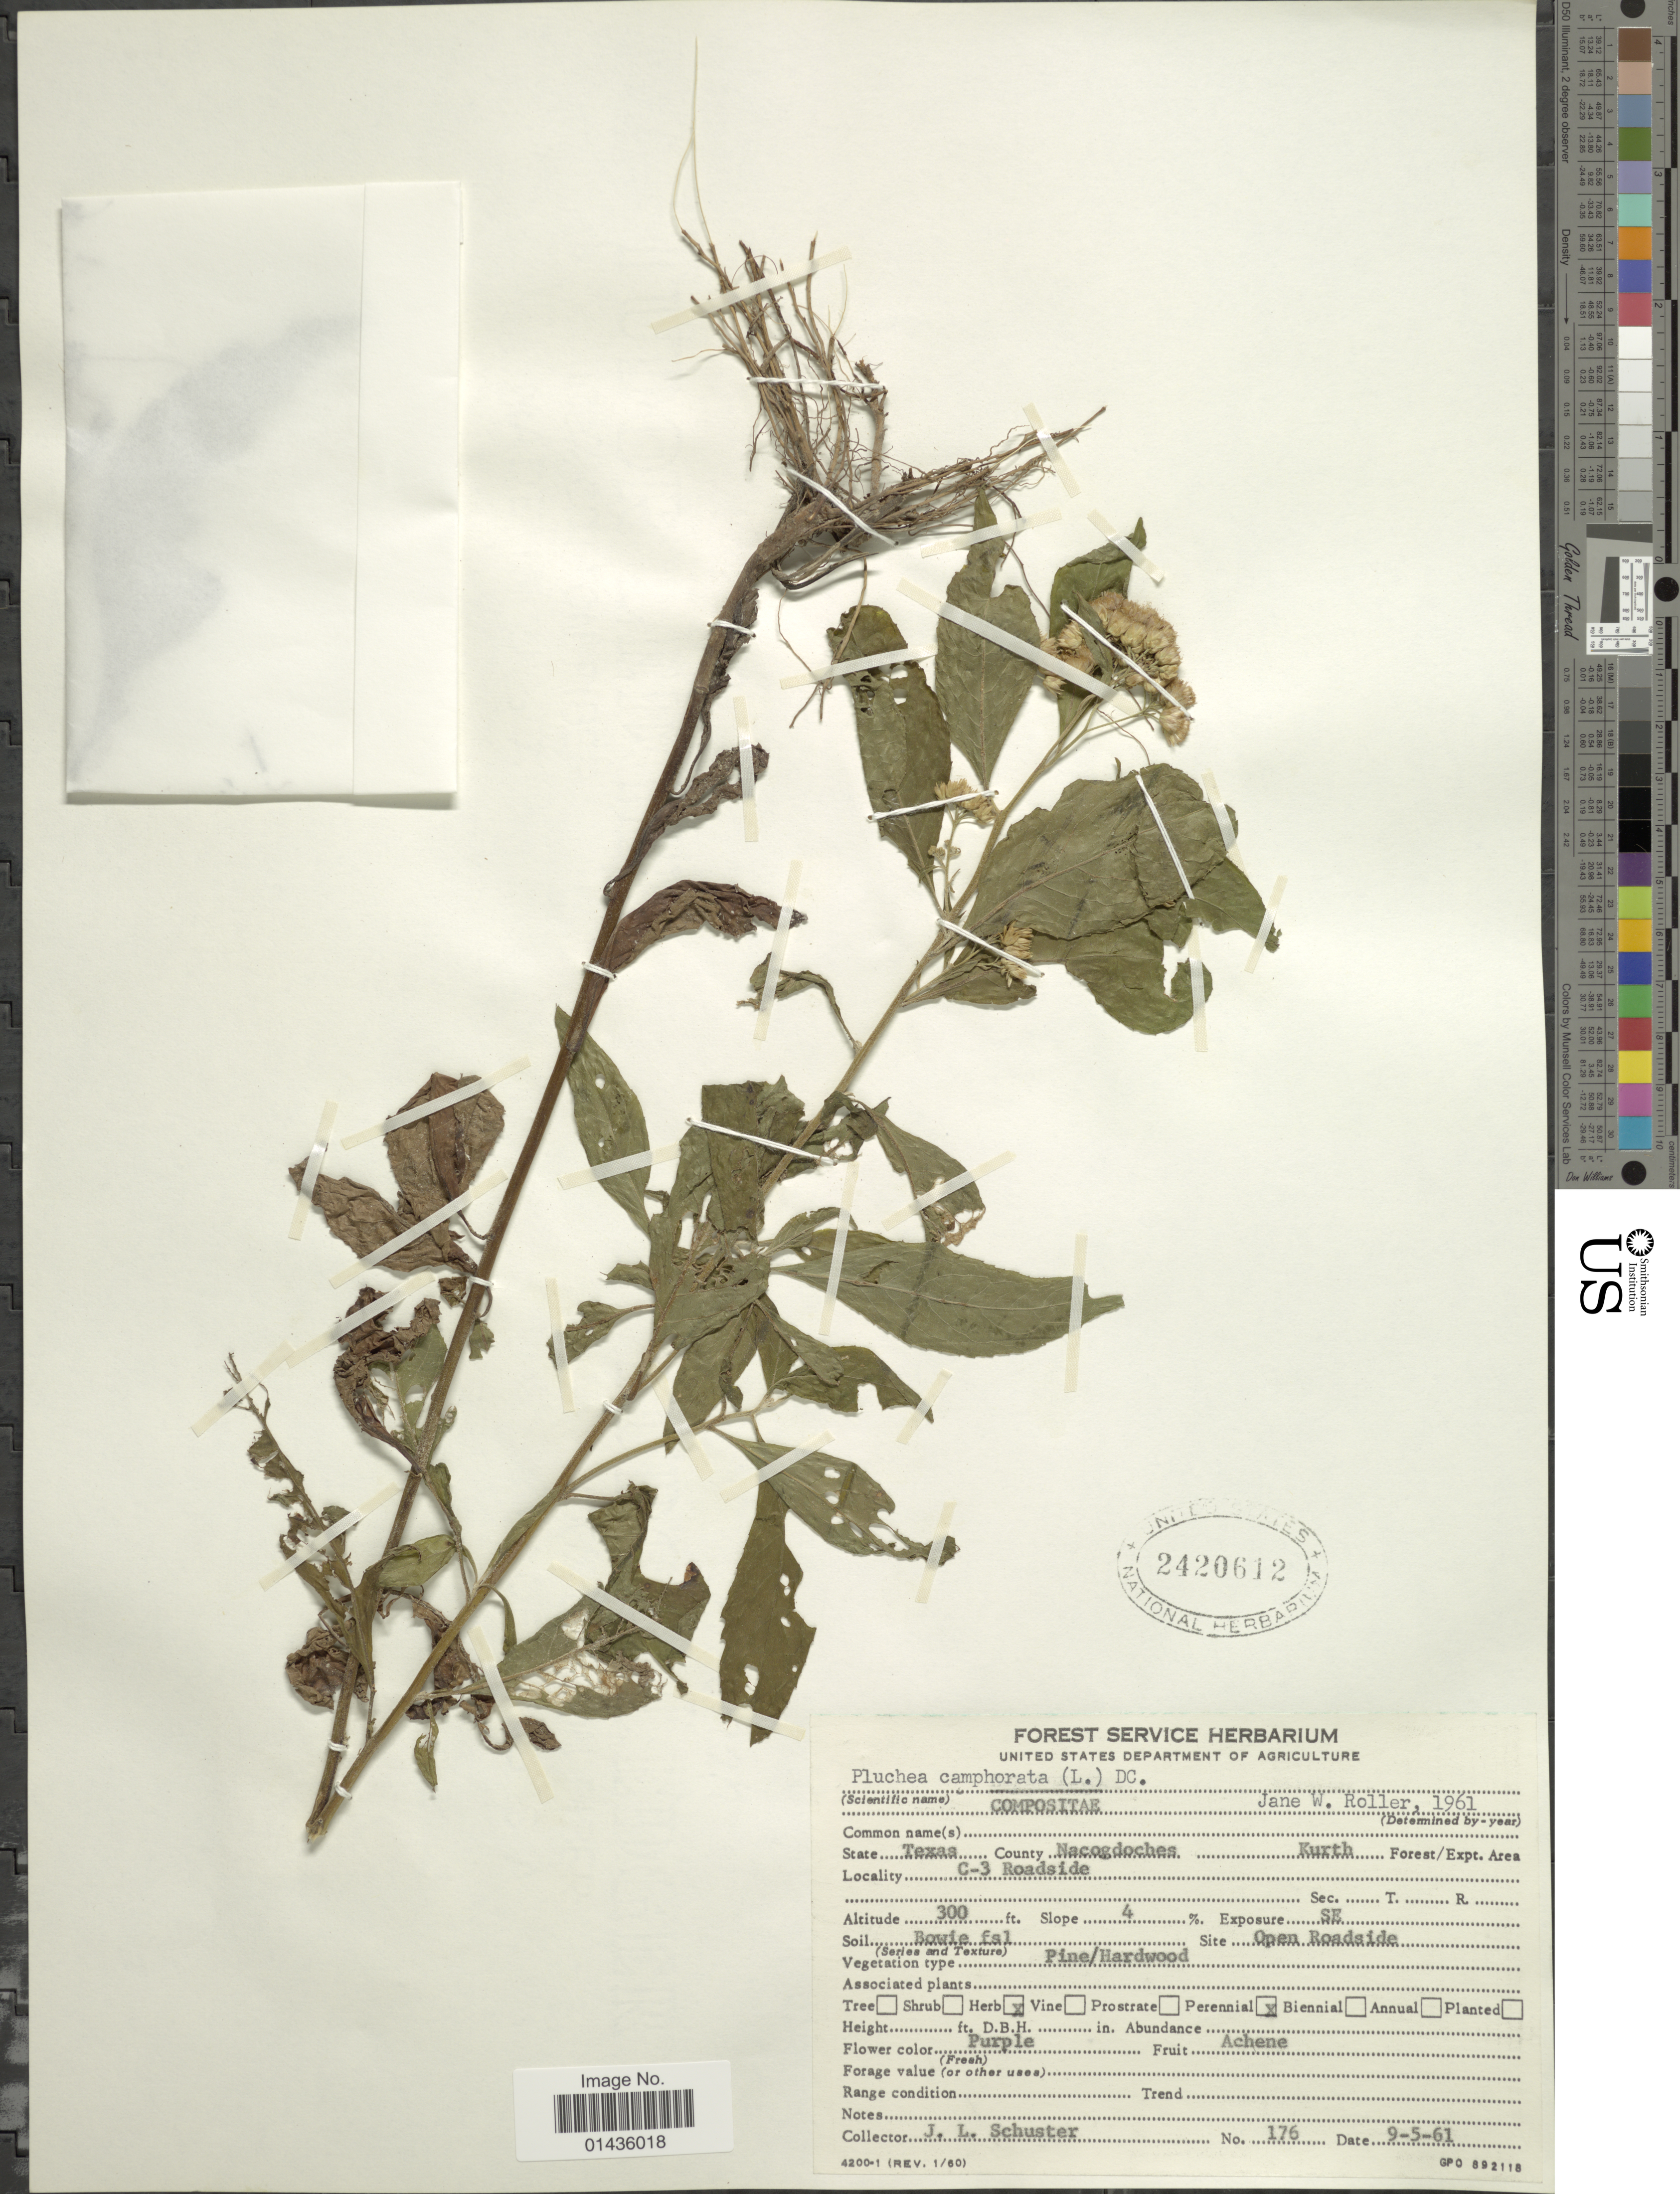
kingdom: Plantae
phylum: Tracheophyta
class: Magnoliopsida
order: Asterales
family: Asteraceae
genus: Pluchea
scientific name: Pluchea camphorata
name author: (L.) DC.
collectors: J. Schuster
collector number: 176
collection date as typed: Transcribed d/m/y: 9/5/61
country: United States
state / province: Texas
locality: County Nacogdoches, C-3 roadside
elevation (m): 91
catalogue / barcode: US 2420612